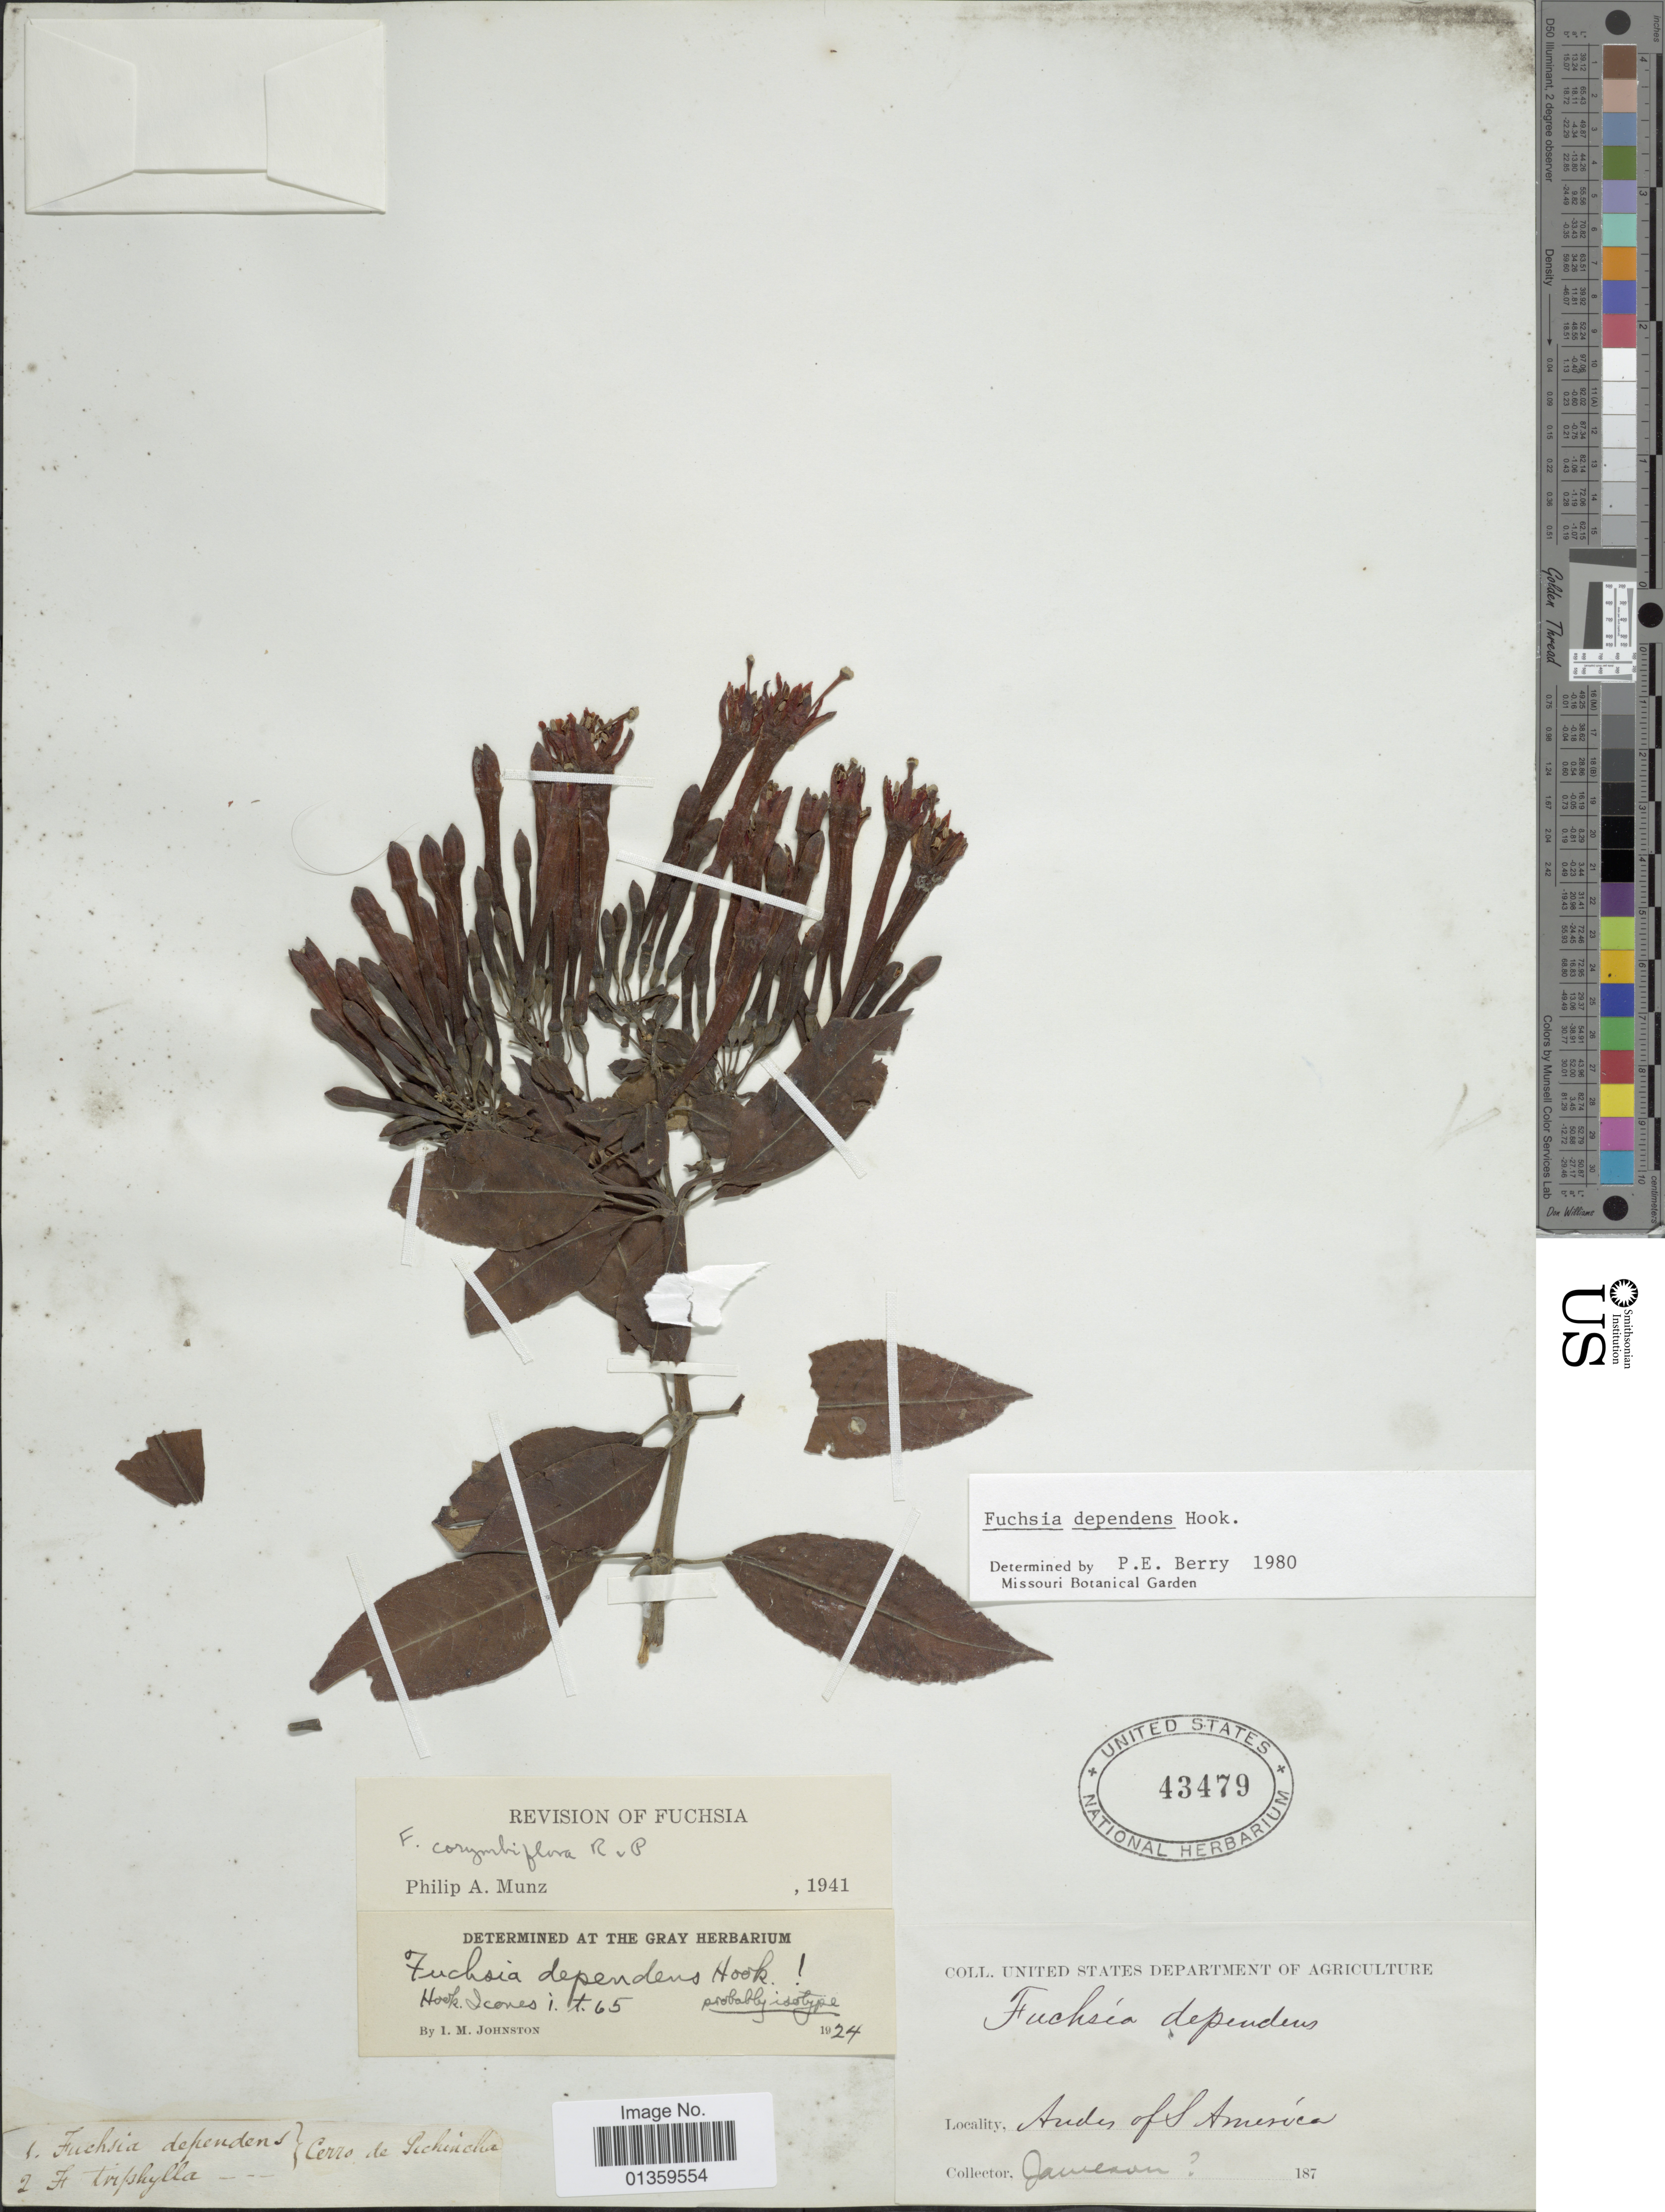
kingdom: Plantae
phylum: Tracheophyta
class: Magnoliopsida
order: Myrtales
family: Onagraceae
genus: Fuchsia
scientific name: Fuchsia dependens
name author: Hook.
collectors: -- Jameson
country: Ecuador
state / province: Pichincha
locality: Andes of S America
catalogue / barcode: US 43479